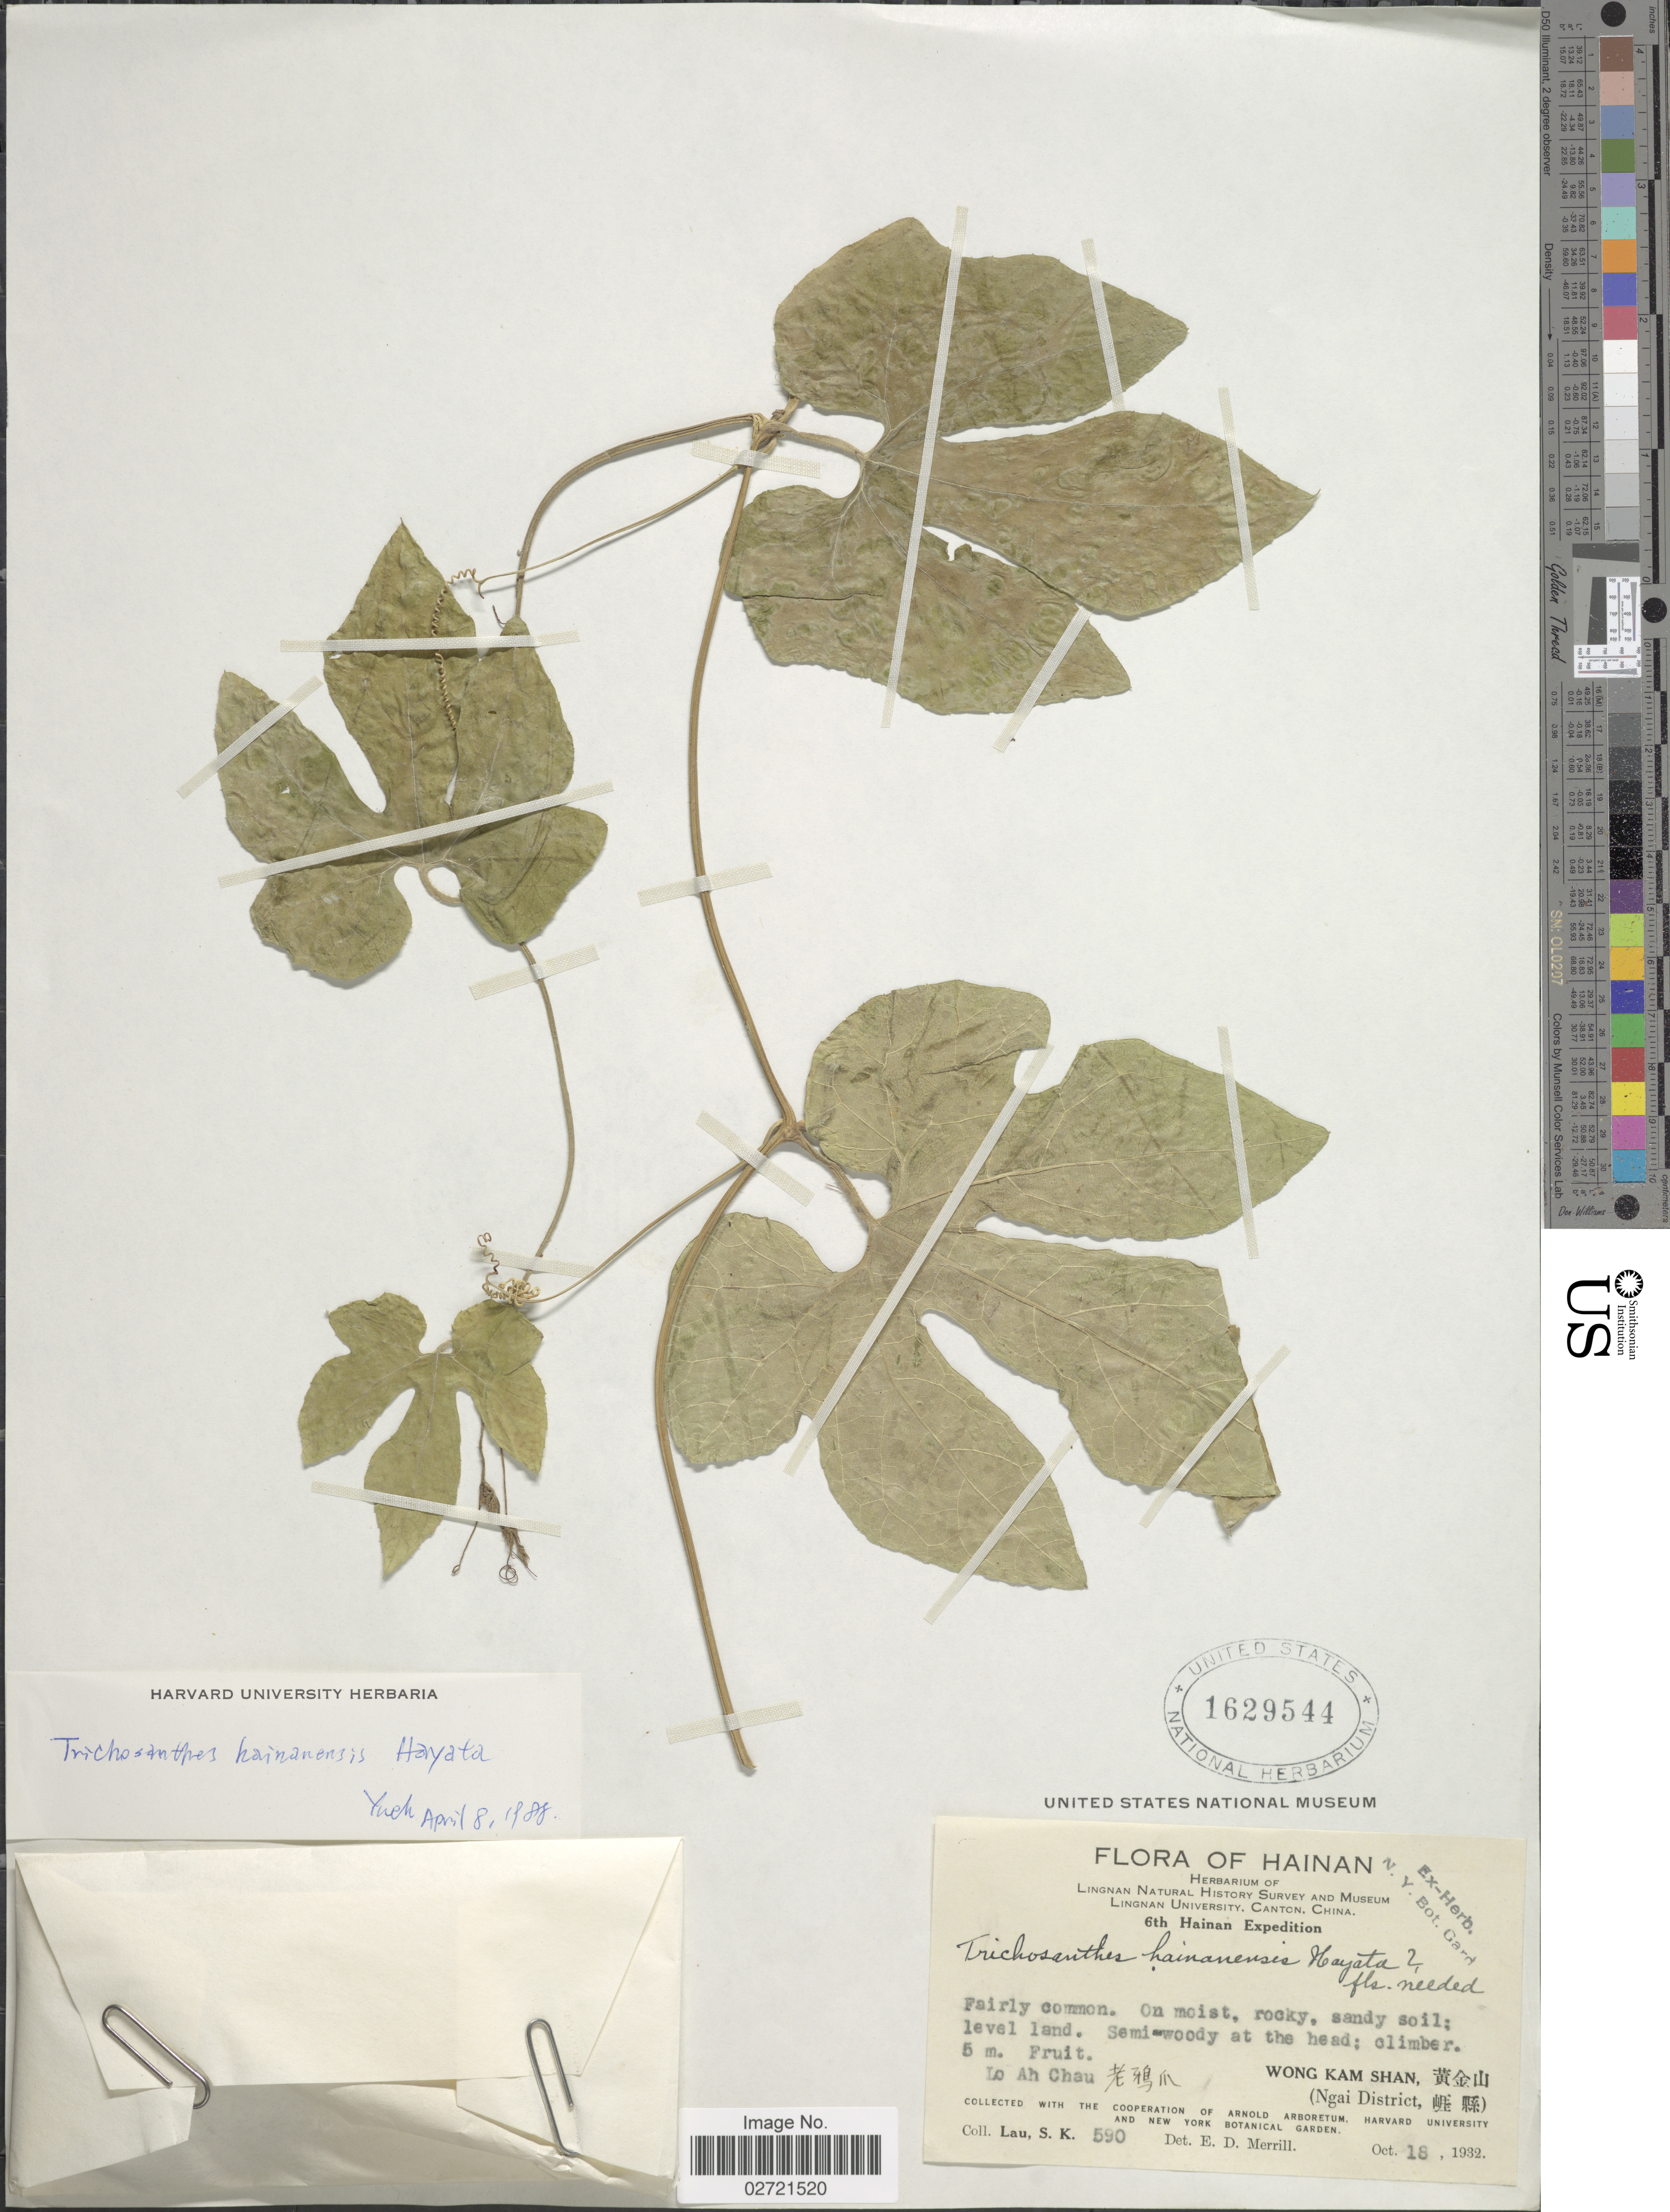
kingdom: Plantae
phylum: Tracheophyta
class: Magnoliopsida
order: Cucurbitales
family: Cucurbitaceae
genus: Trichosanthes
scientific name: Trichosanthes hainanensis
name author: Hayata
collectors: S. K. Lau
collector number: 590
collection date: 1932-10-18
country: China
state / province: Hainan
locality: HainanWong Kam Shan, (Ngai District) Lo Ah Chau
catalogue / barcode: US 1629544